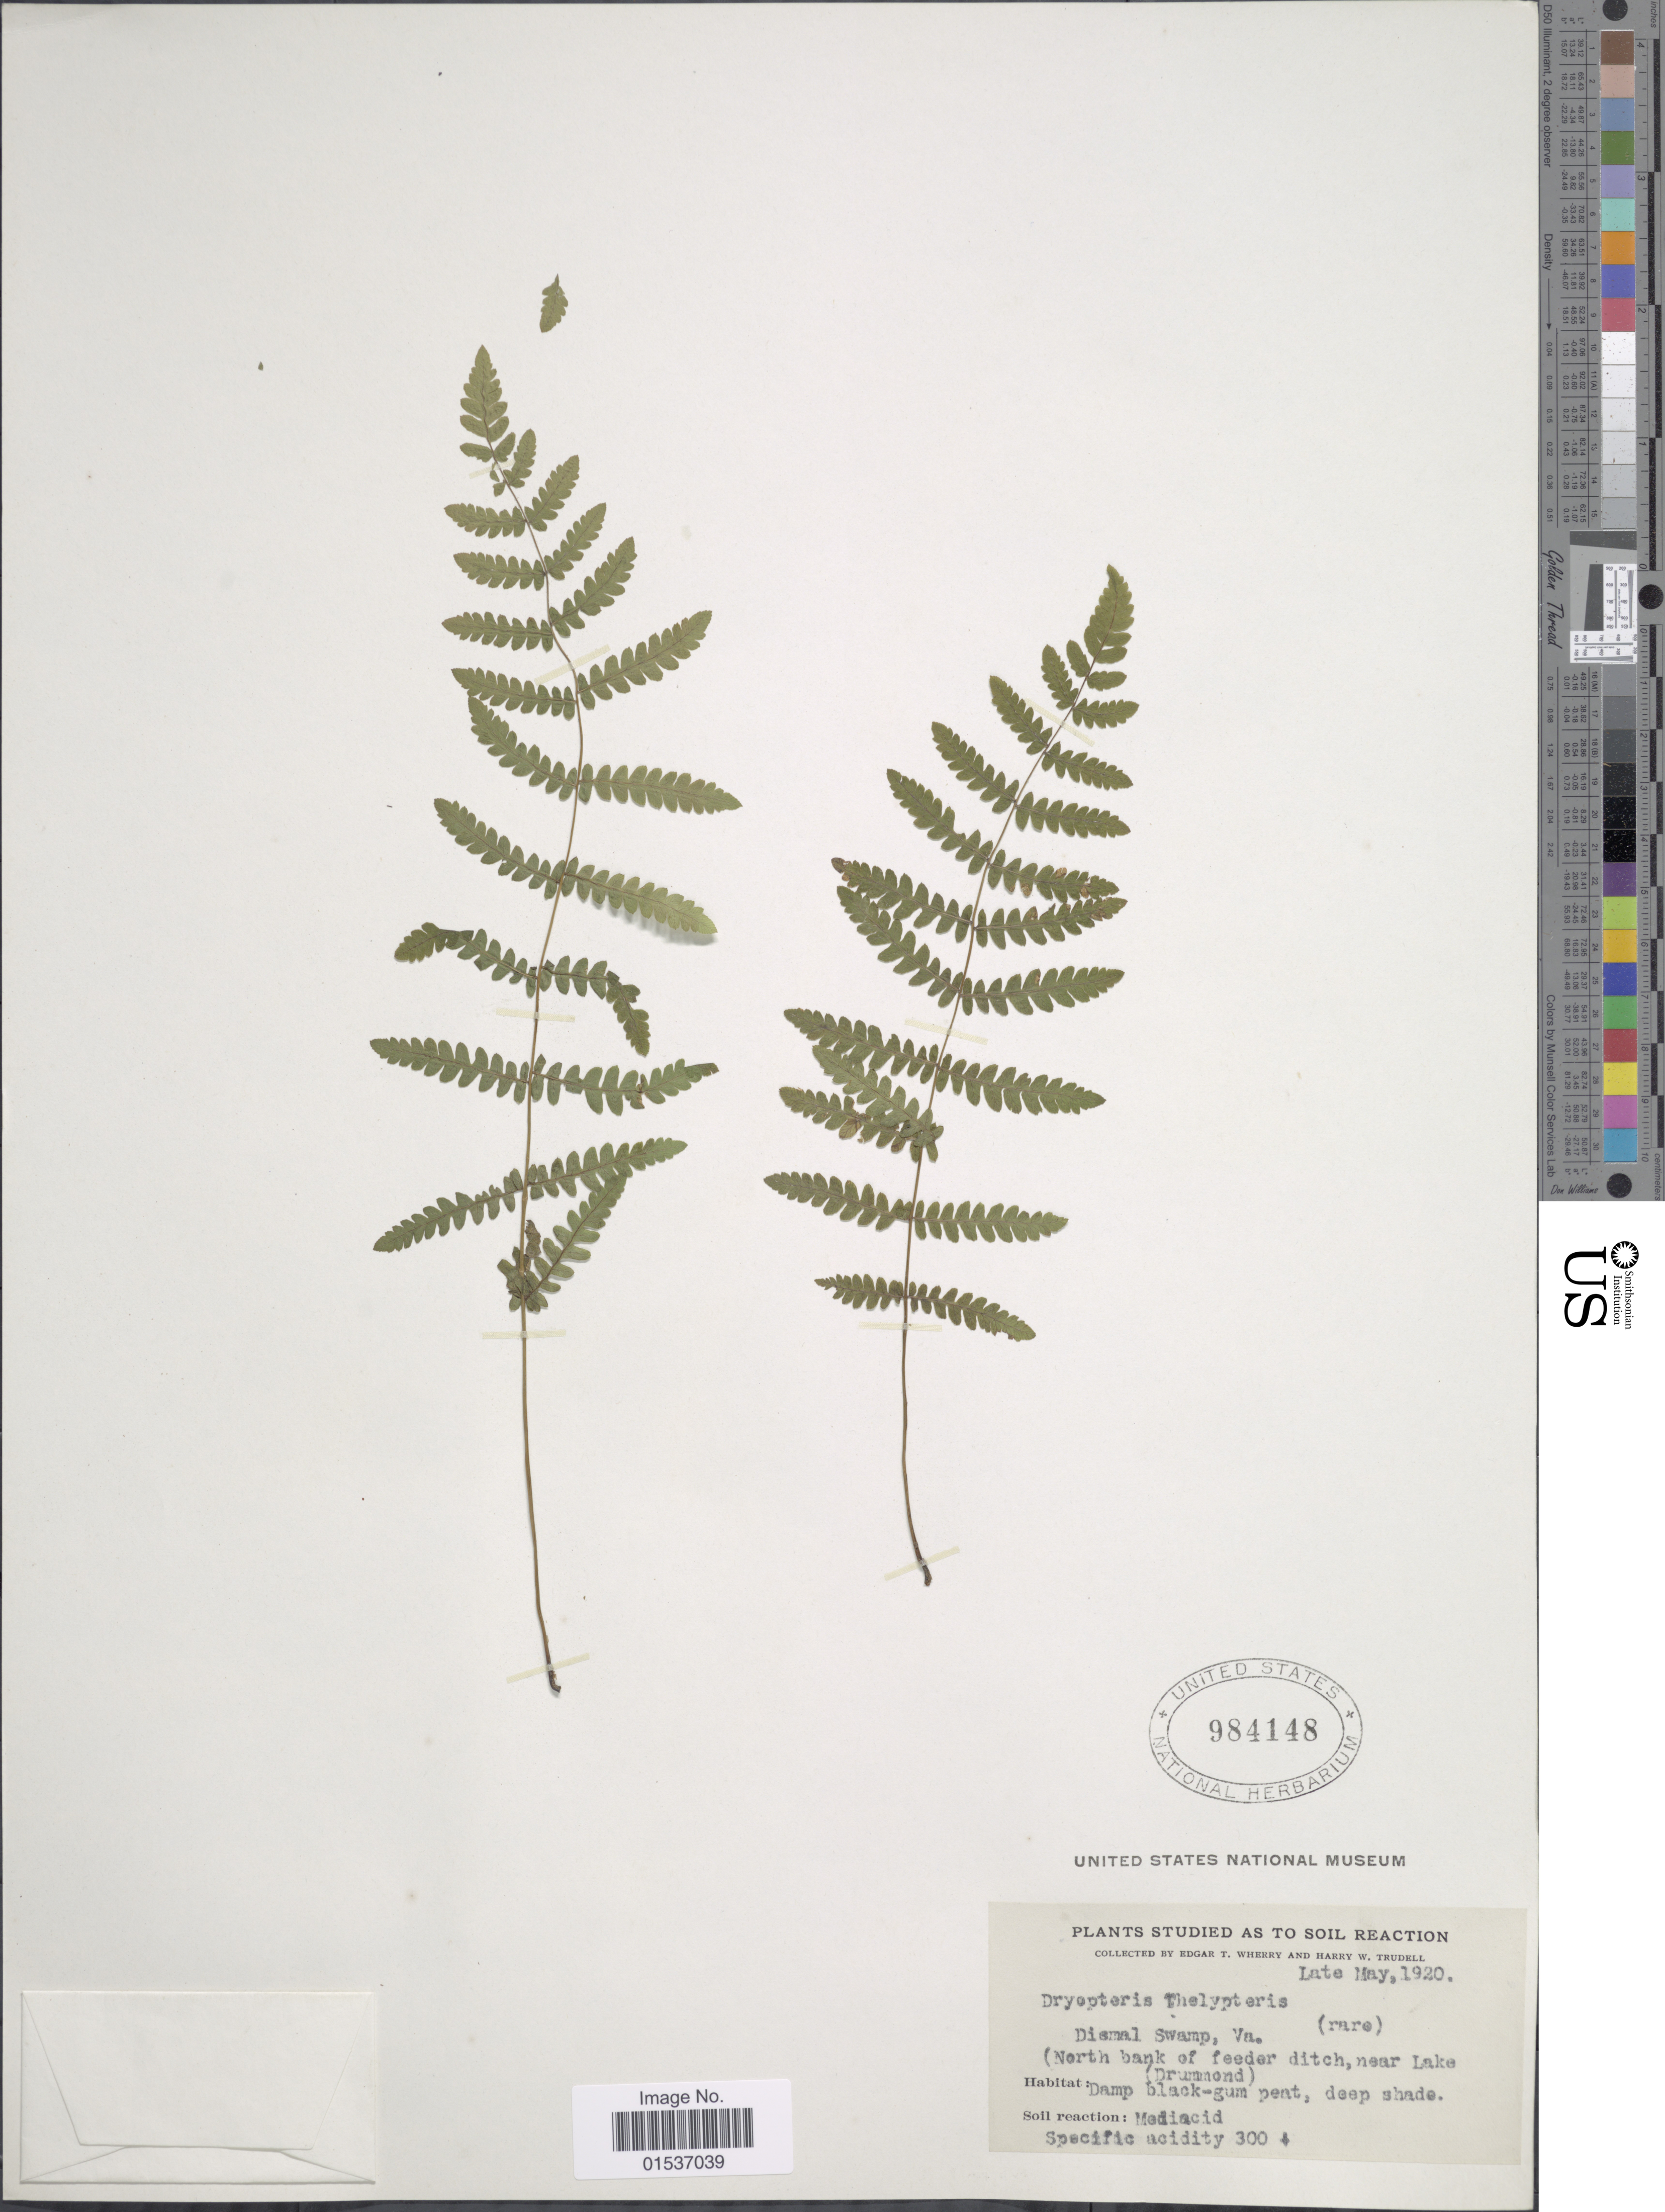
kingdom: Plantae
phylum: Tracheophyta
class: Polypodiopsida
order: Polypodiales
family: Thelypteridaceae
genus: Thelypteris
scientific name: Thelypteris palustris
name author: (Salisb.) Schott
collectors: E. T. Wherry & H. Trudell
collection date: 1920-05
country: United States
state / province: Virginia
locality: Dismal Swamp, Va. (North bank of feeder ditch, near Lake (Drummond).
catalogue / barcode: US 984148